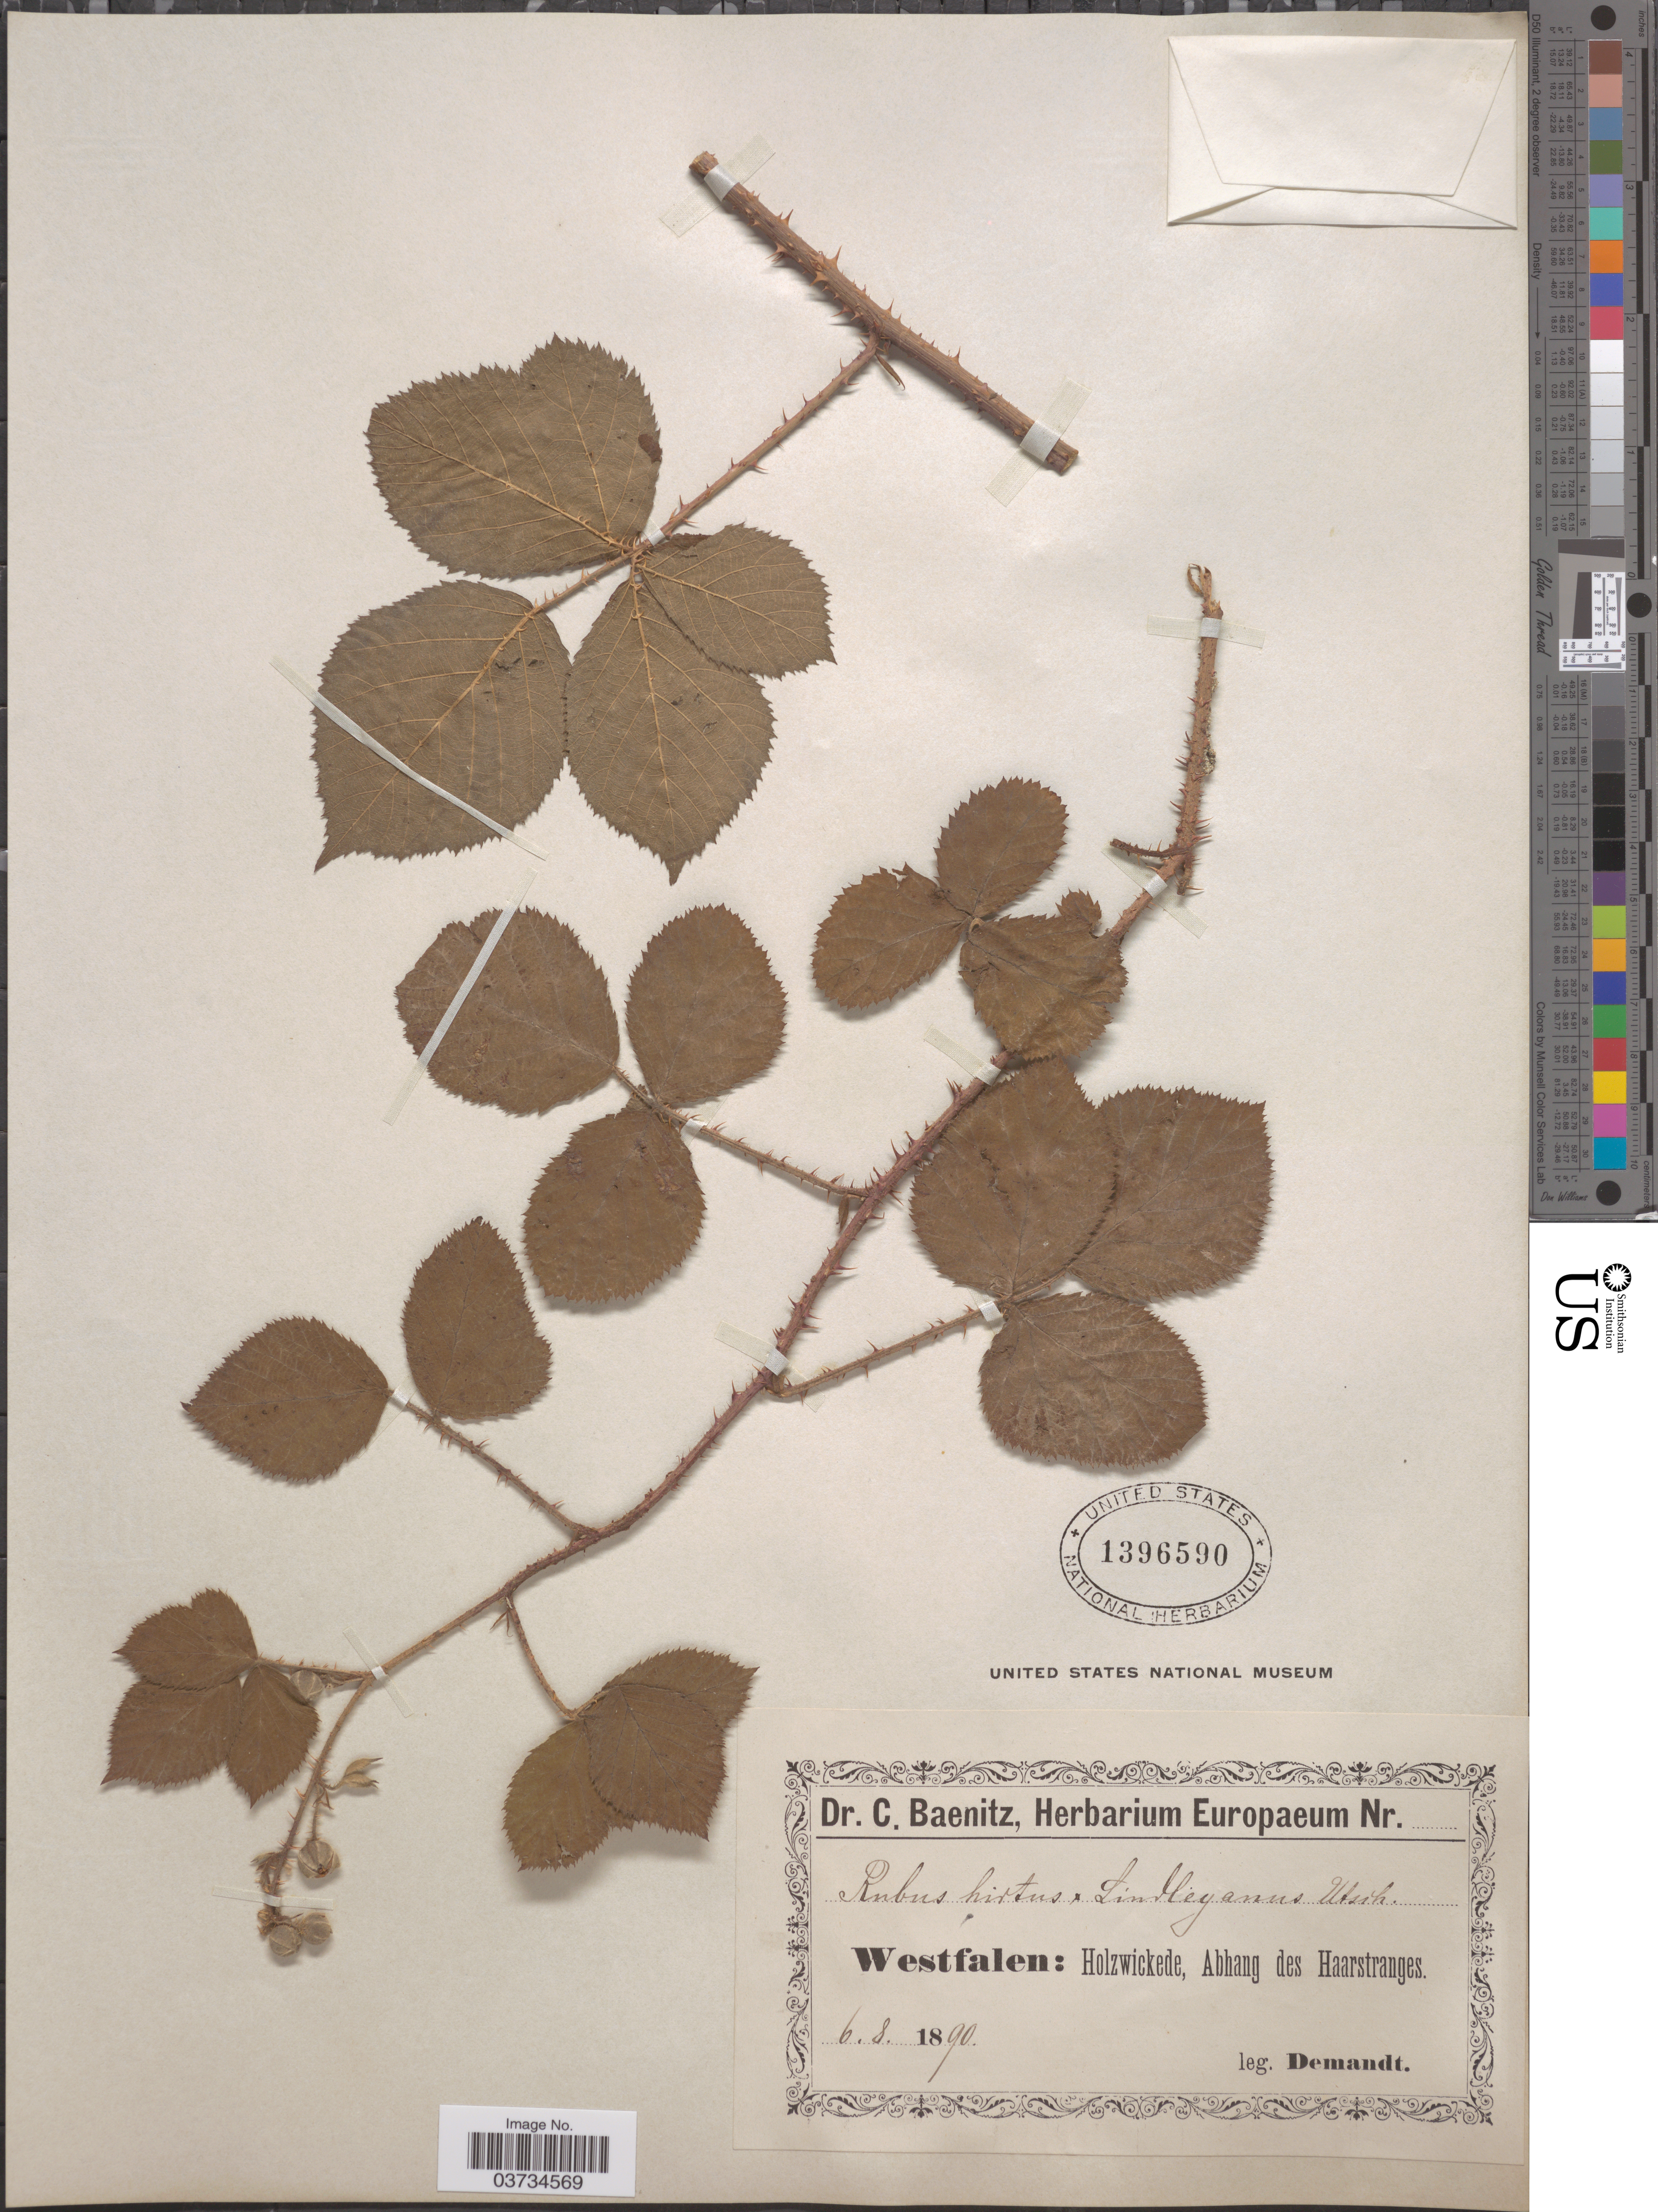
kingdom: Plantae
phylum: Tracheophyta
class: Magnoliopsida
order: Rosales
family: Rosaceae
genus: Rubus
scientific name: Rubus hirtus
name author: Waldst. & Kit.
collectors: -. Demandt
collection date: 1890-08-06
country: Germany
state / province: Nordrhein-Westfalen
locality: Westfalen: Holzwickede, Abhang des Haarstranges.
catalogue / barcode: US 1396590